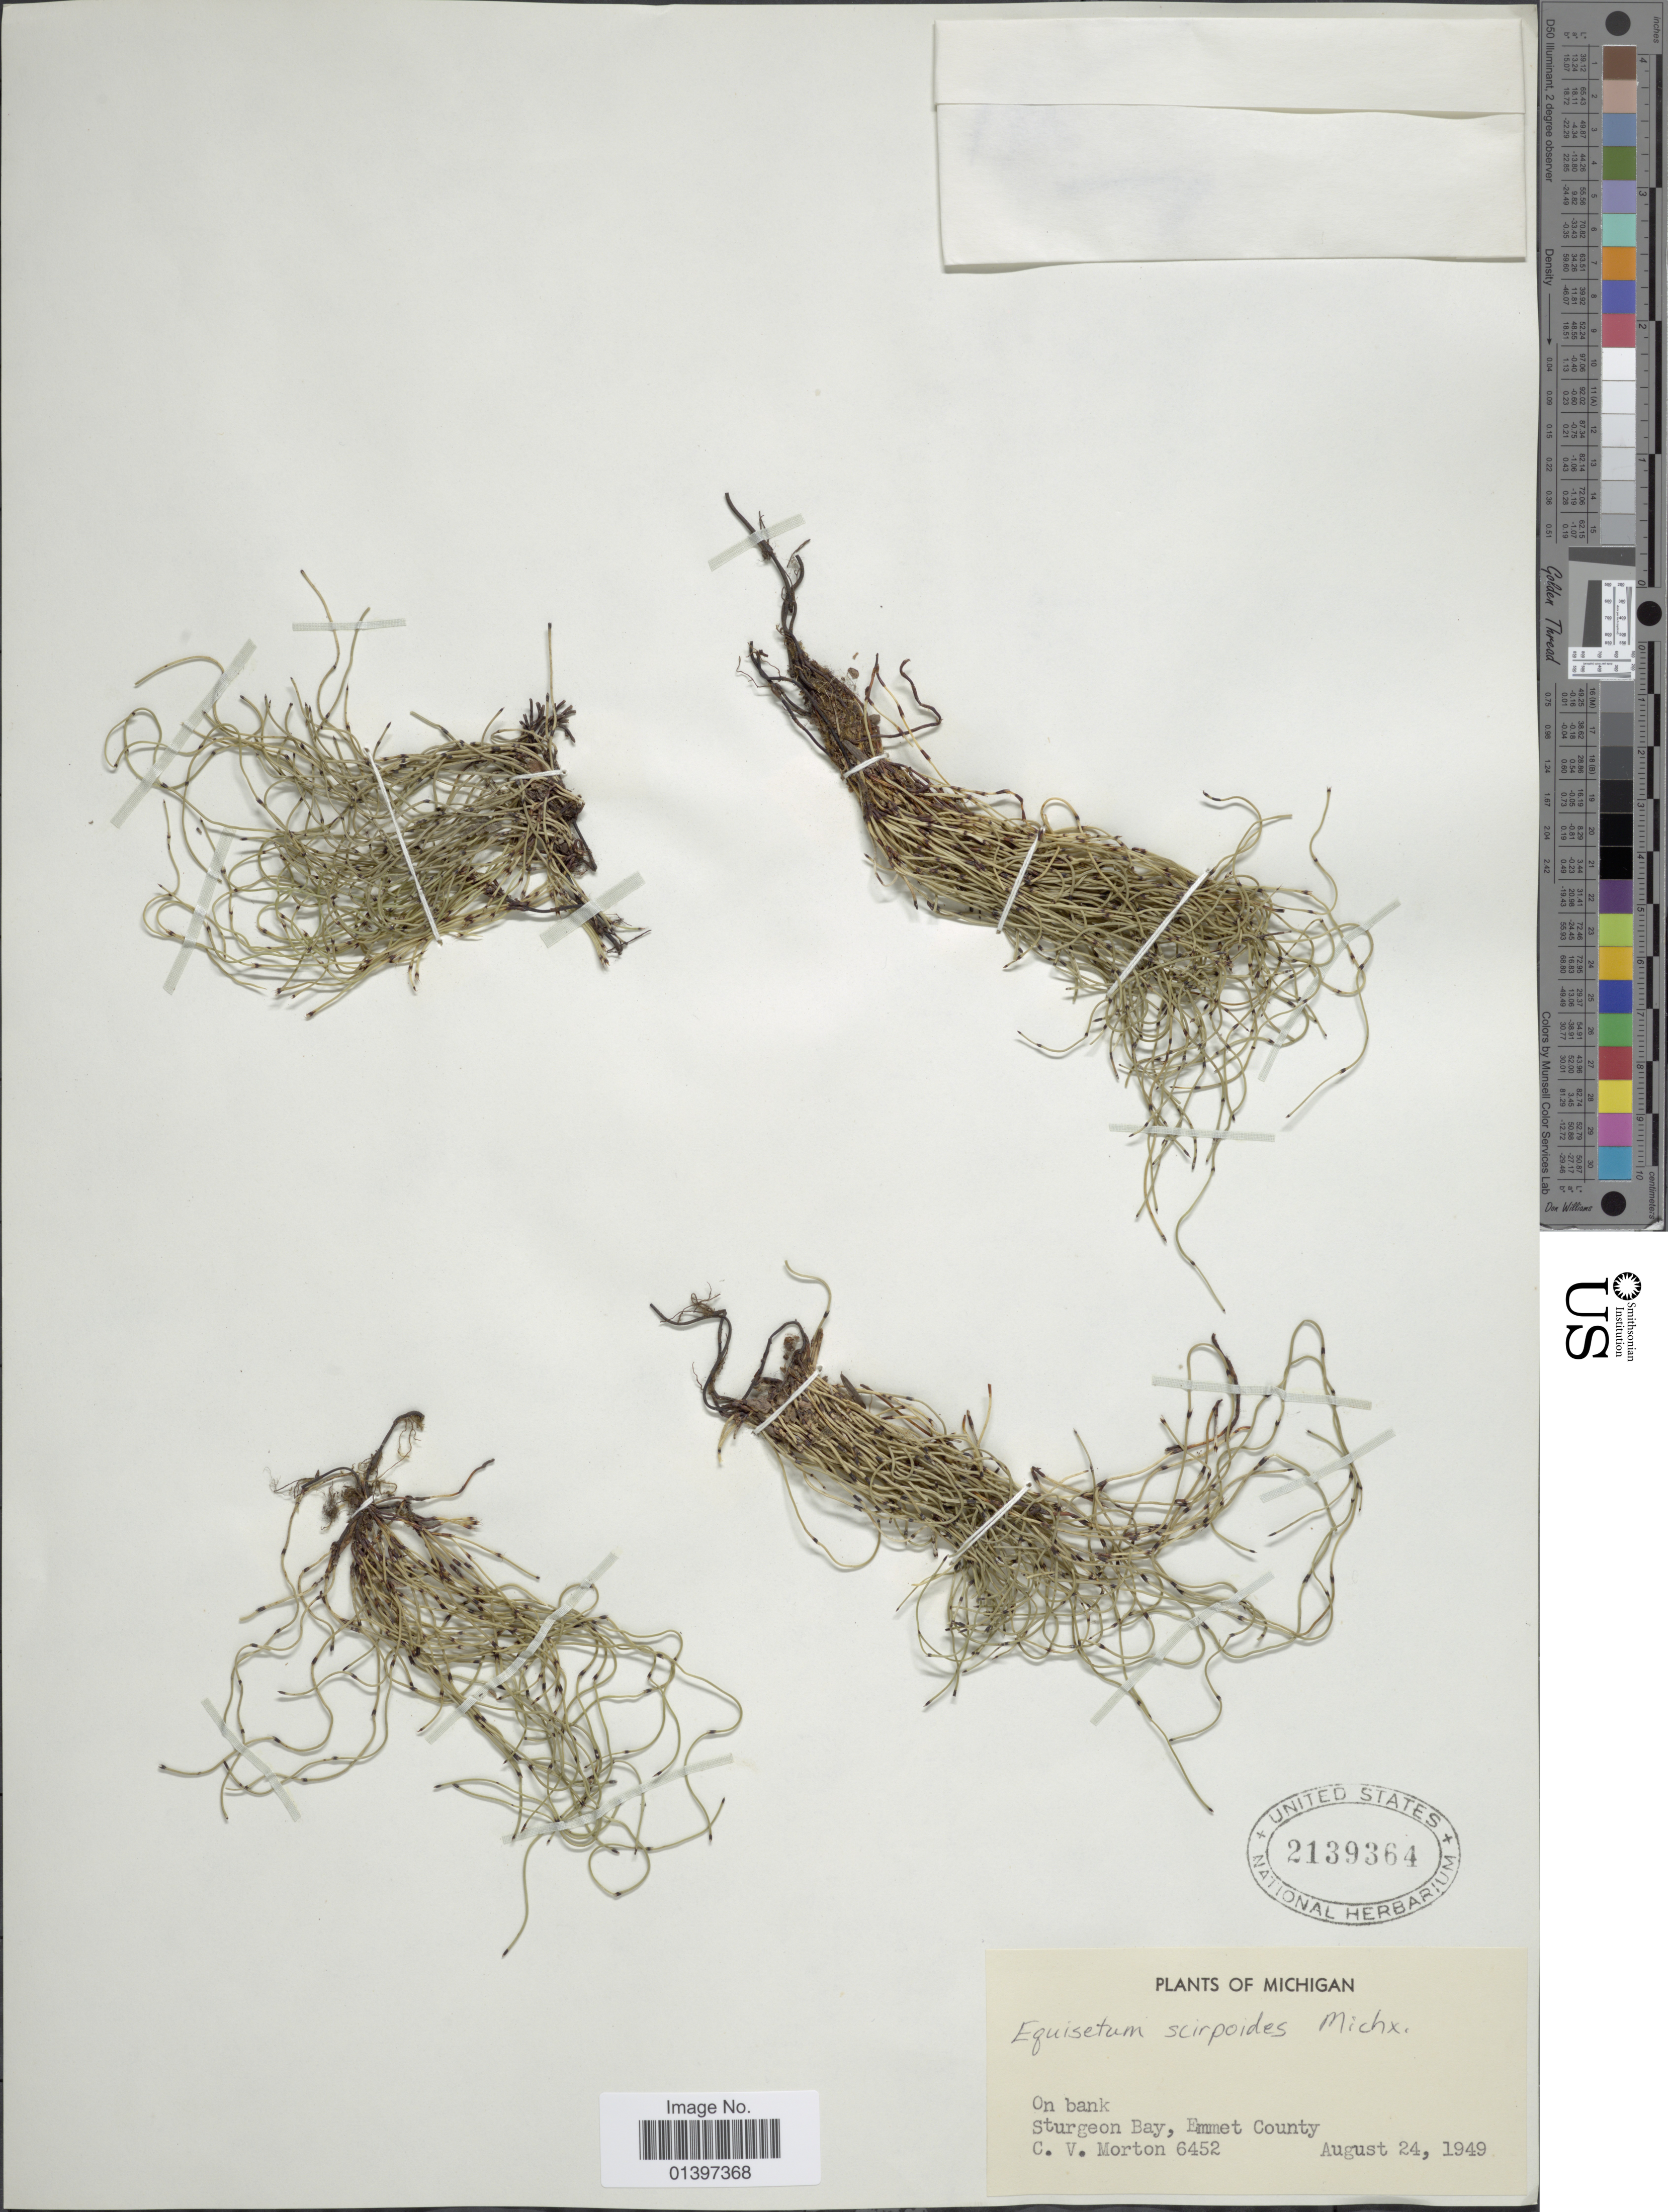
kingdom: Plantae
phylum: Tracheophyta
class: Polypodiopsida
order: Equisetales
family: Equisetaceae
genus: Equisetum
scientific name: Equisetum scirpoides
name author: Michx.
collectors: C. V. Morton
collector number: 6452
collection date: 1949-08-24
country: United States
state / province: Michigan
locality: On bank, Sturgeon Bay, Emmet County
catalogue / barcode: US 2139364